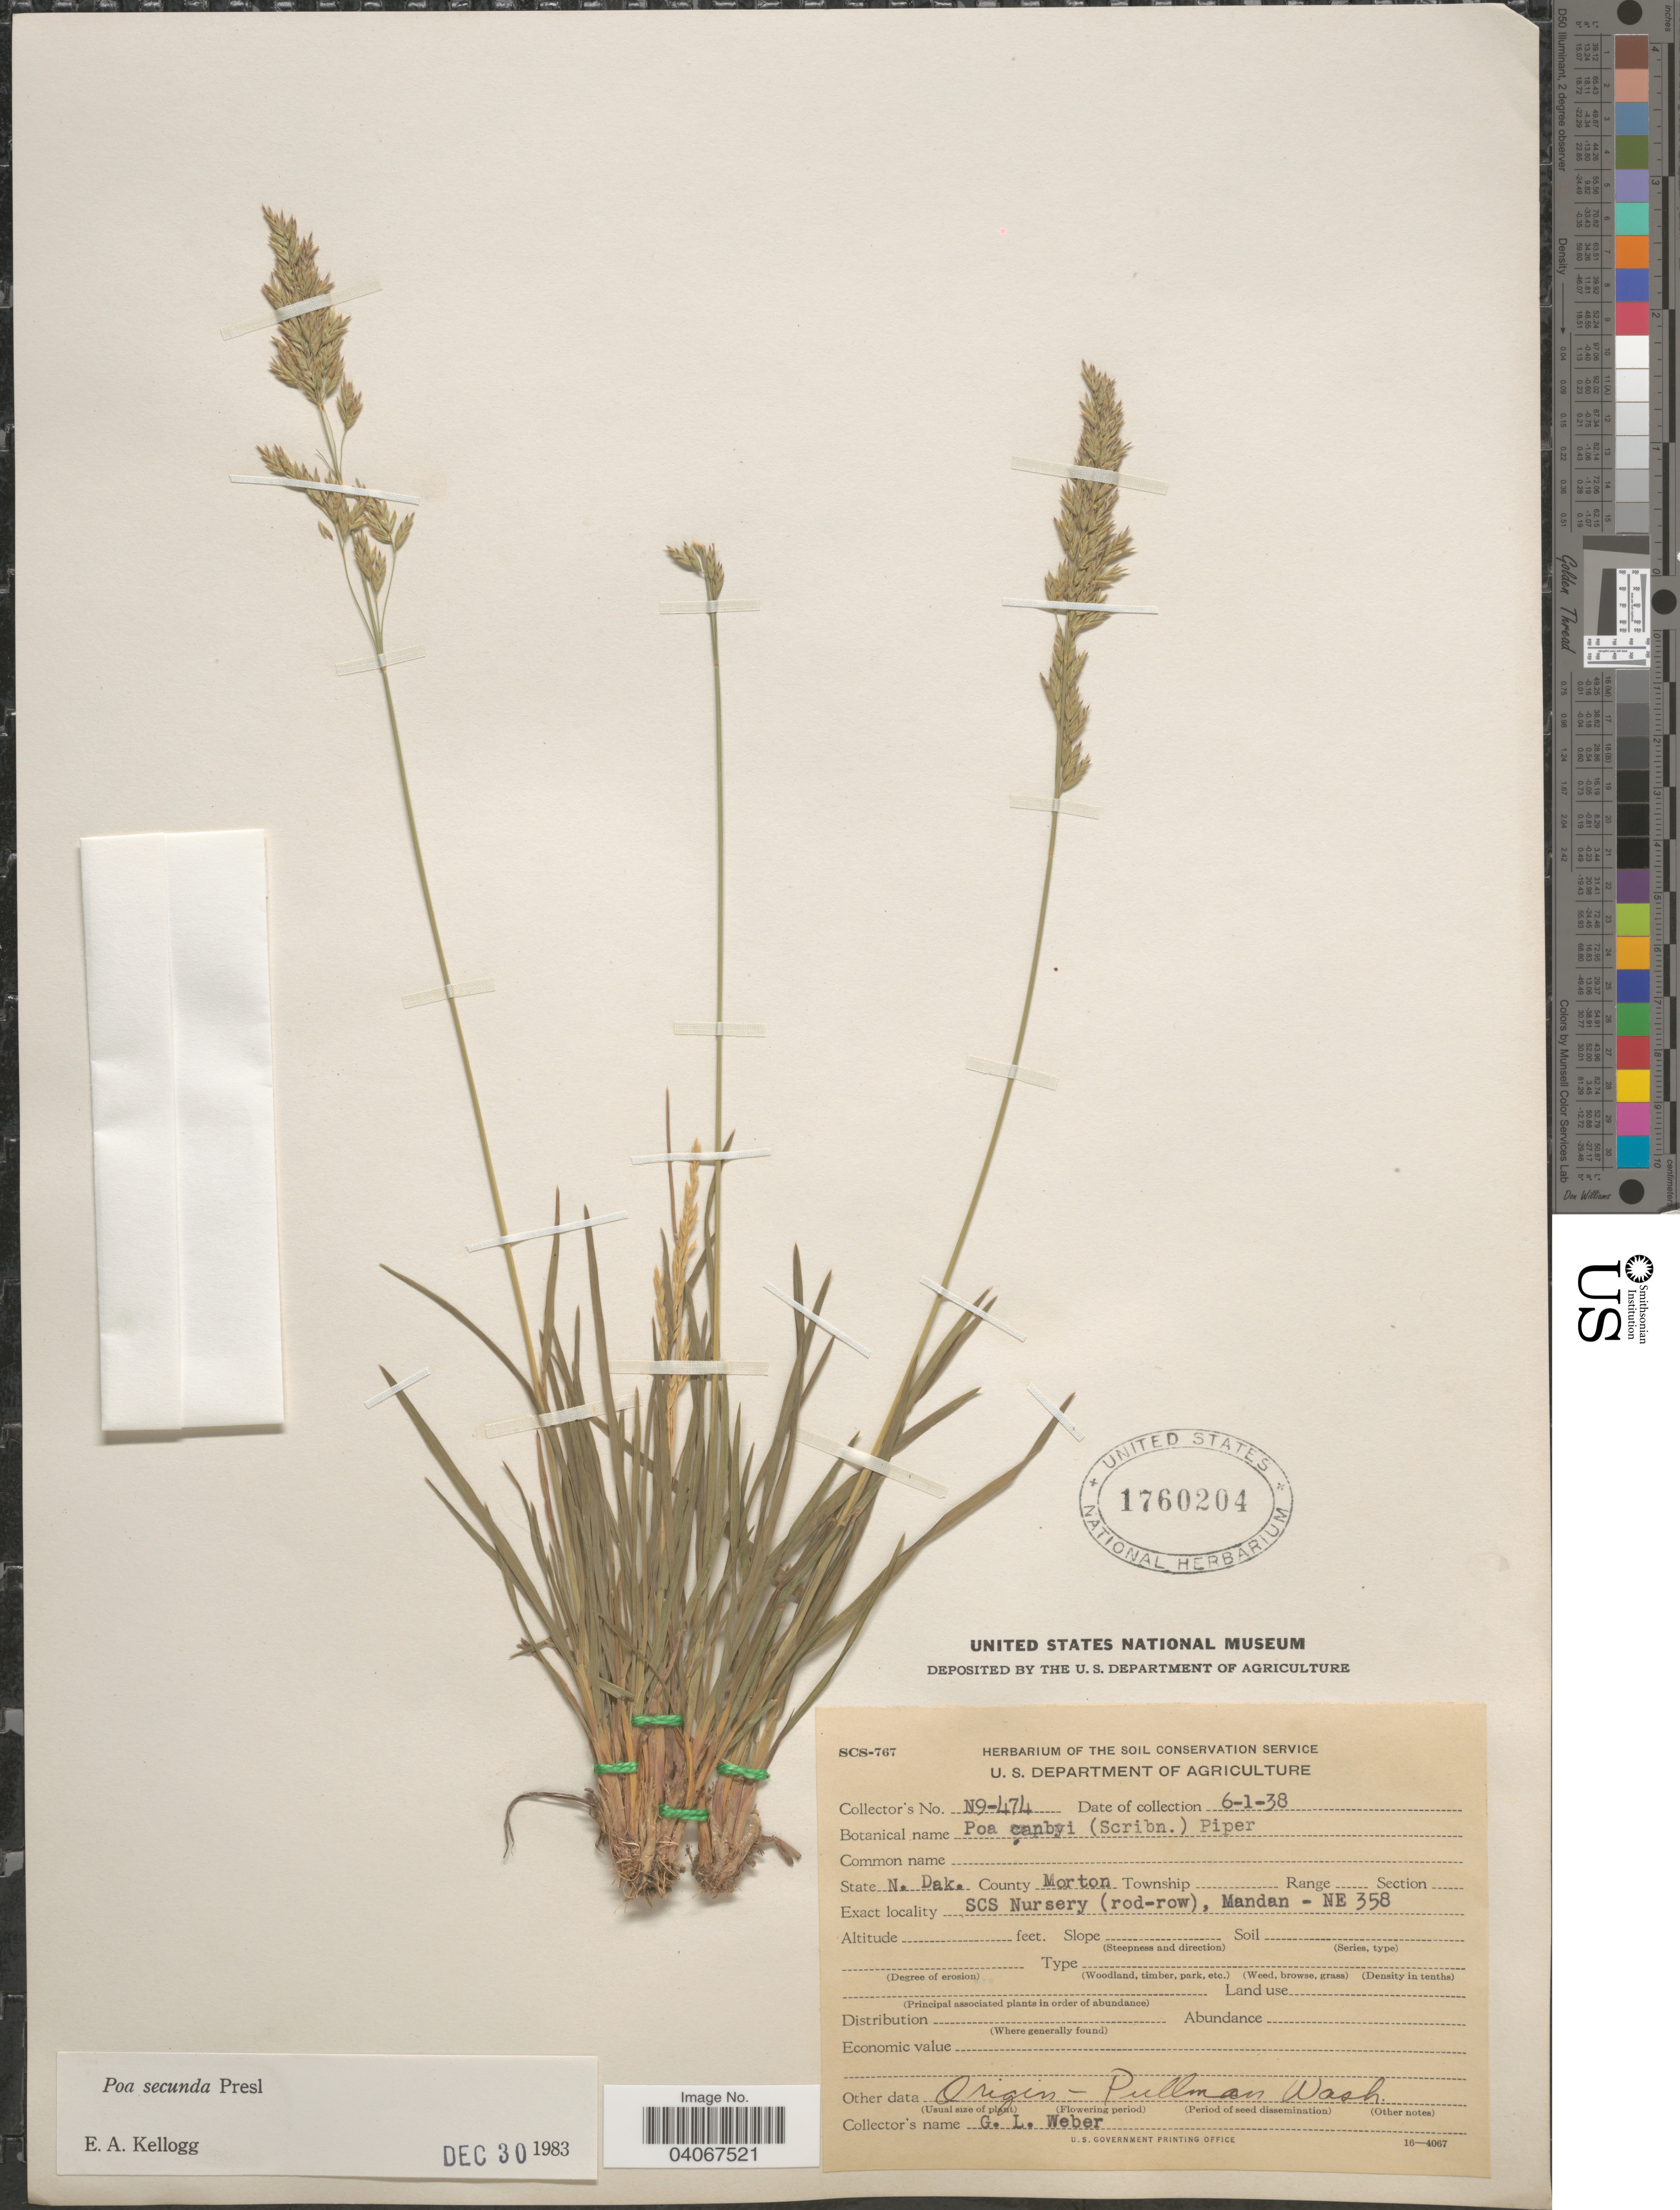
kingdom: Plantae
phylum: Tracheophyta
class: Liliopsida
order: Poales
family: Poaceae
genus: Poa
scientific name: Poa secunda subsp. secunda var. secunda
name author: J. Presl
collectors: G. Weber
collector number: N9-474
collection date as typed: Transcribed d/m/y: 1/6/38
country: United States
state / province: North Dakota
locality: County Morton. SCS Nursery (rod-row), Mandan - NE 358.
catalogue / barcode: US 1760204